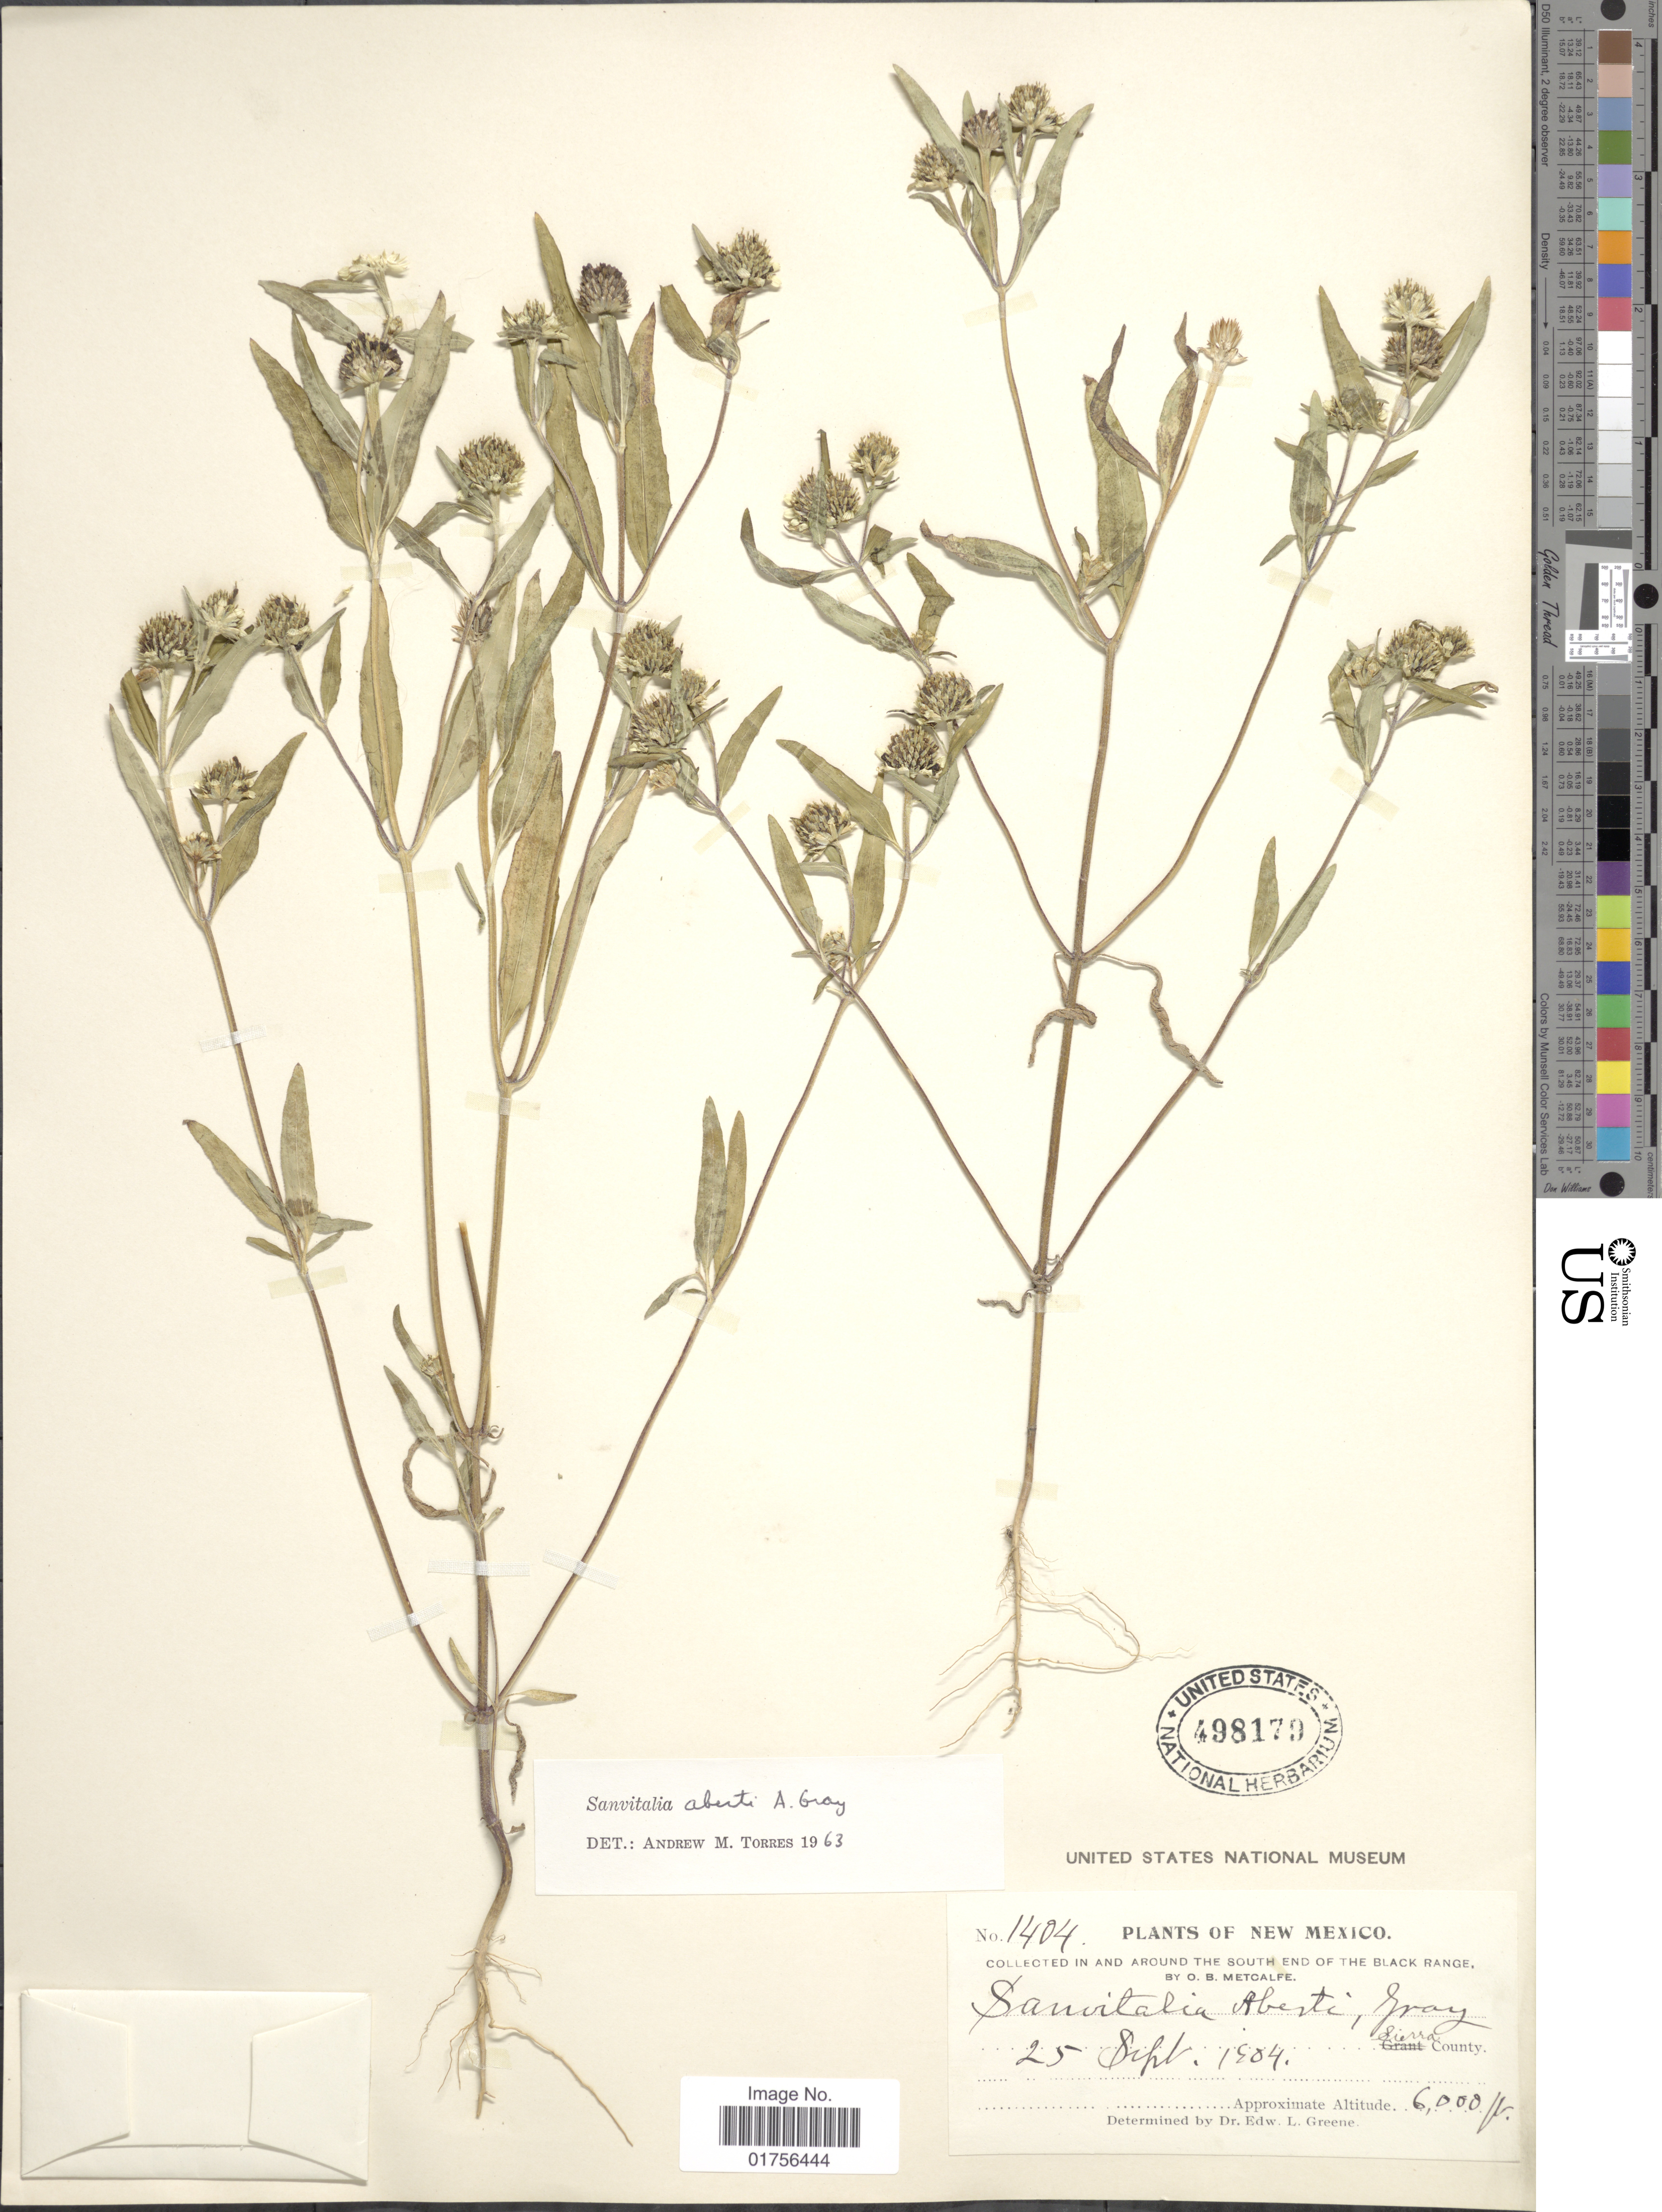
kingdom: Plantae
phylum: Tracheophyta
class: Magnoliopsida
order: Asterales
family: Asteraceae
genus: Sanvitalia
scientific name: Sanvitalia aberti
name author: A. Gray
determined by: Skibicki, Samuel V.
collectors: O. B. Metcalfe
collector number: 1404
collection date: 1904-09-25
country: United States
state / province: New Mexico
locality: In and around the South End of The Black Range, Sierra County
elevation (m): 1829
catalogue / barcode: US 498179